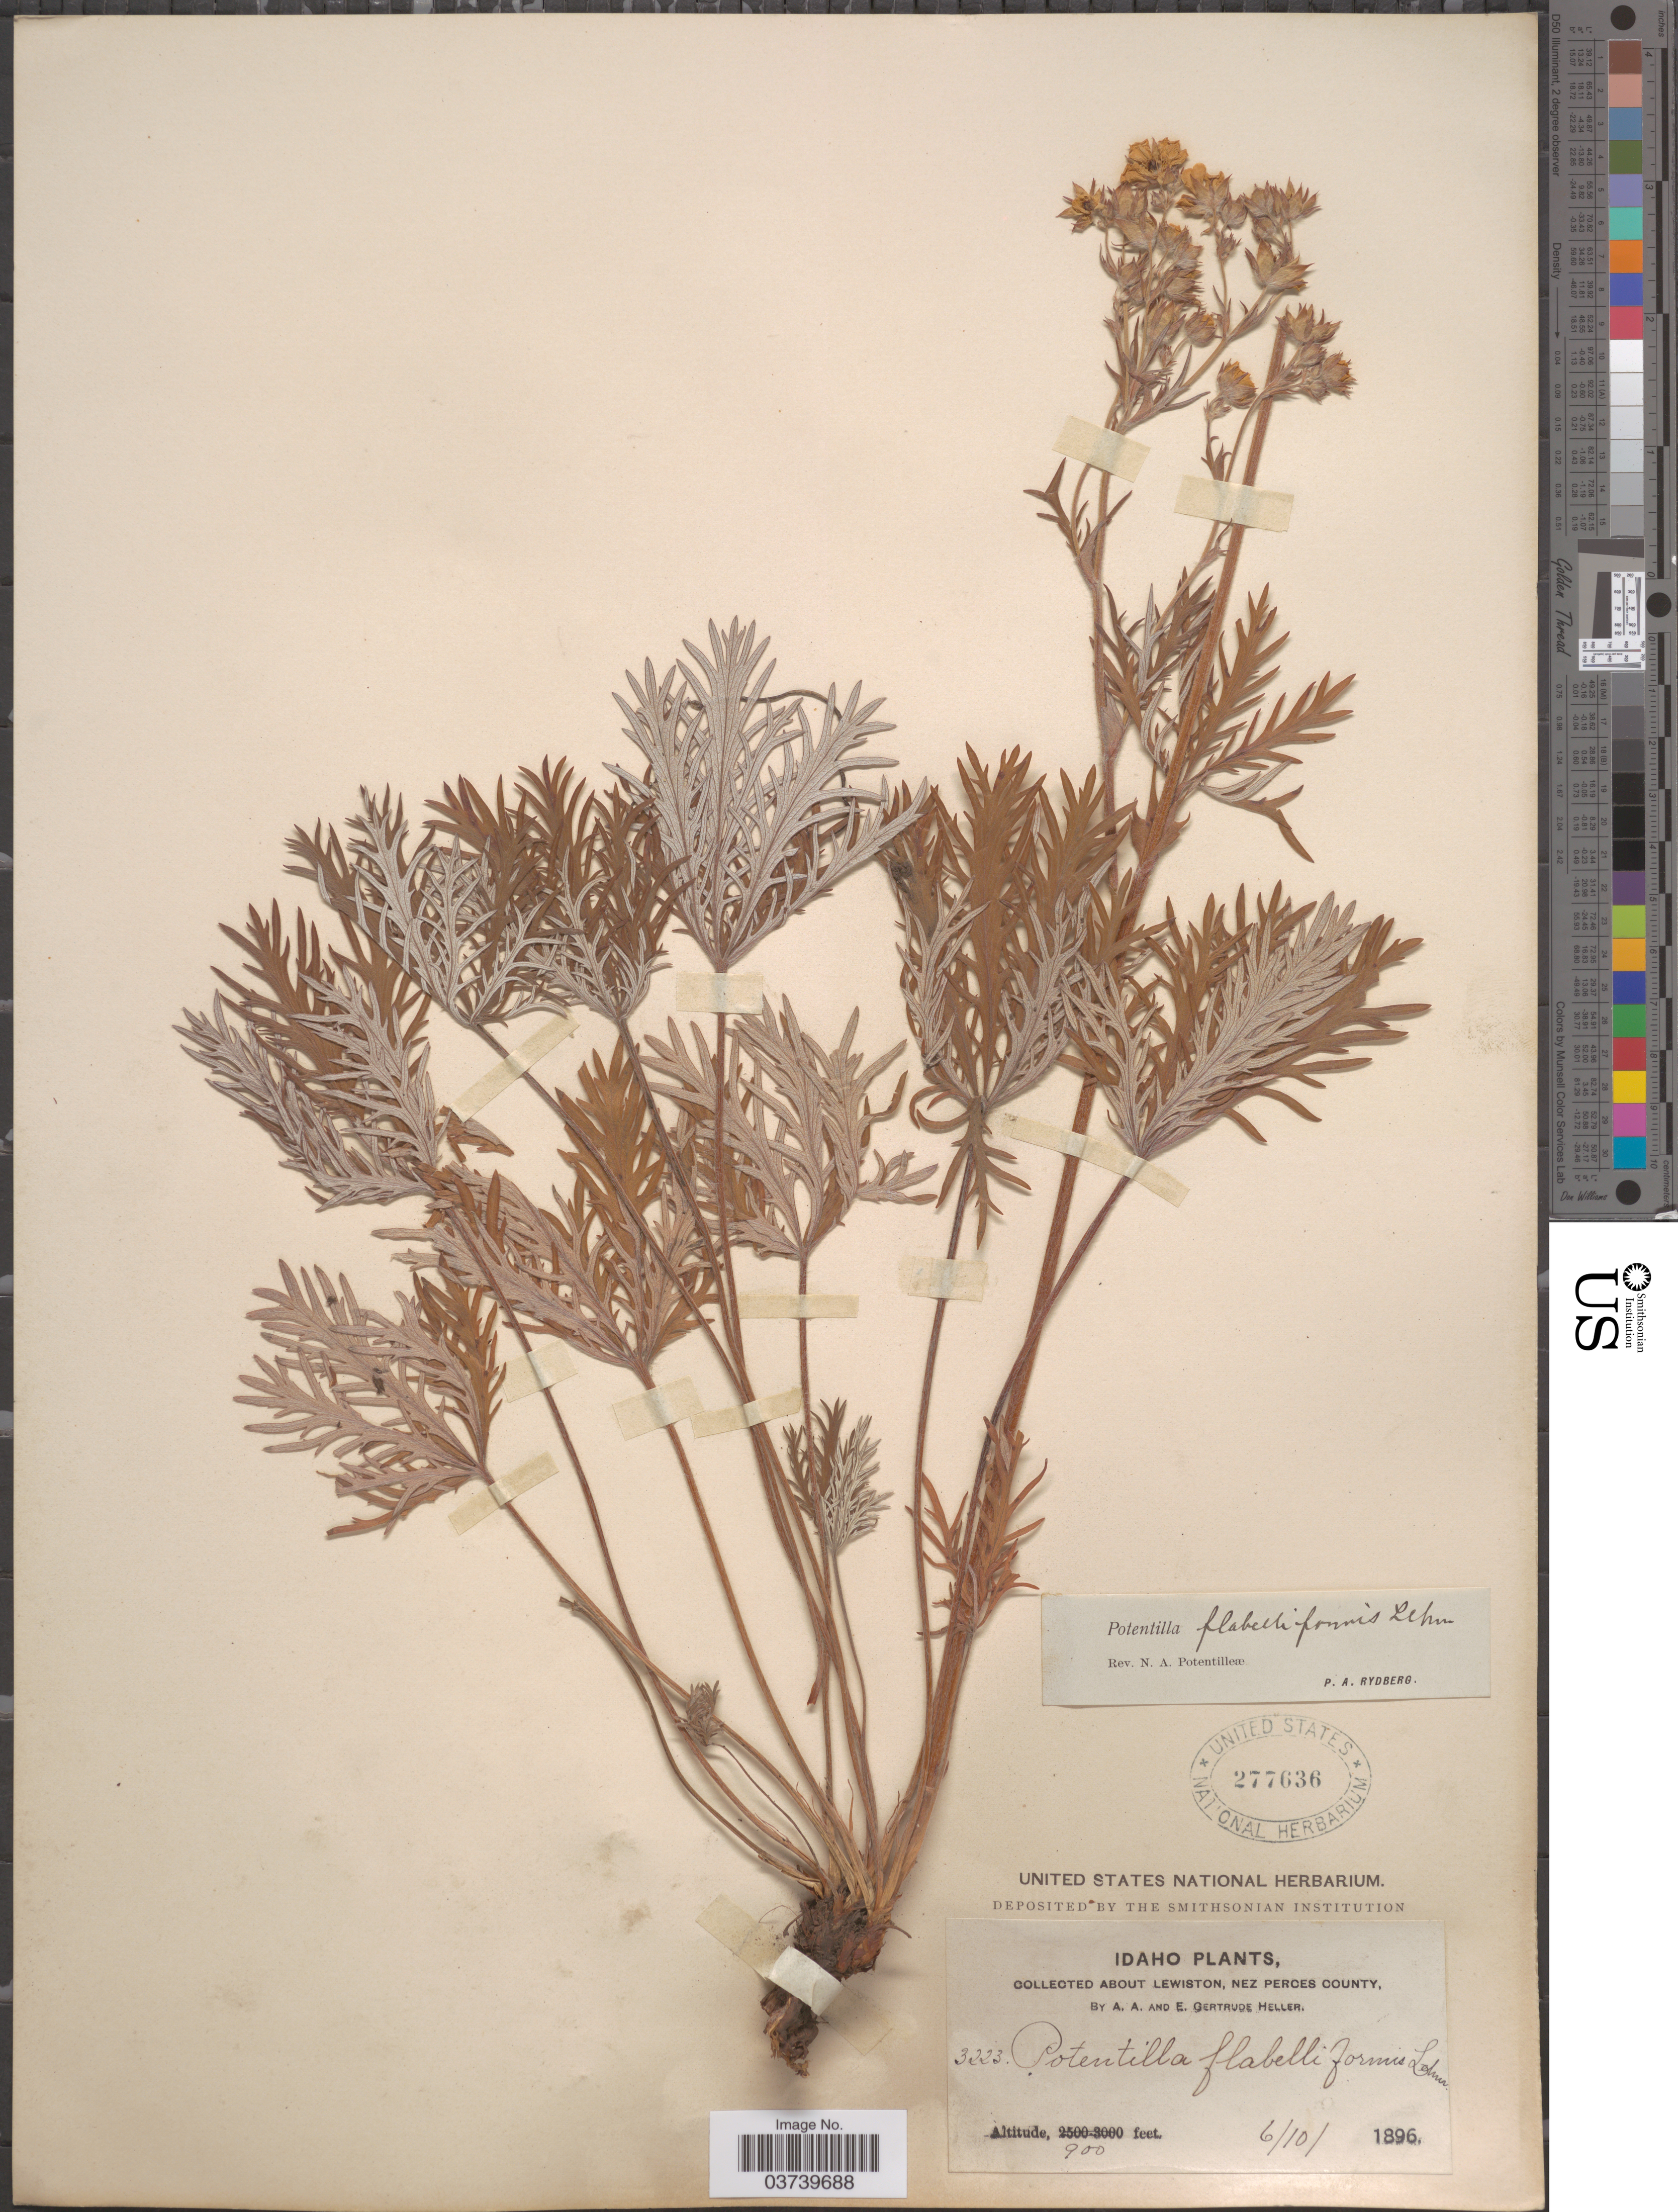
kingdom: Plantae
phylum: Tracheophyta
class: Magnoliopsida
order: Rosales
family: Rosaceae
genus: Potentilla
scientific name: Potentilla gracilis var. flabelliformis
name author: (Lehm.) Nutt.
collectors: A. A. Heller & E. Gertrude Heller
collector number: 3223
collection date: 1896-06-10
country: United States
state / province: Idaho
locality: About Lewiston, Nez Perces County.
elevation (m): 274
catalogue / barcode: US 277636